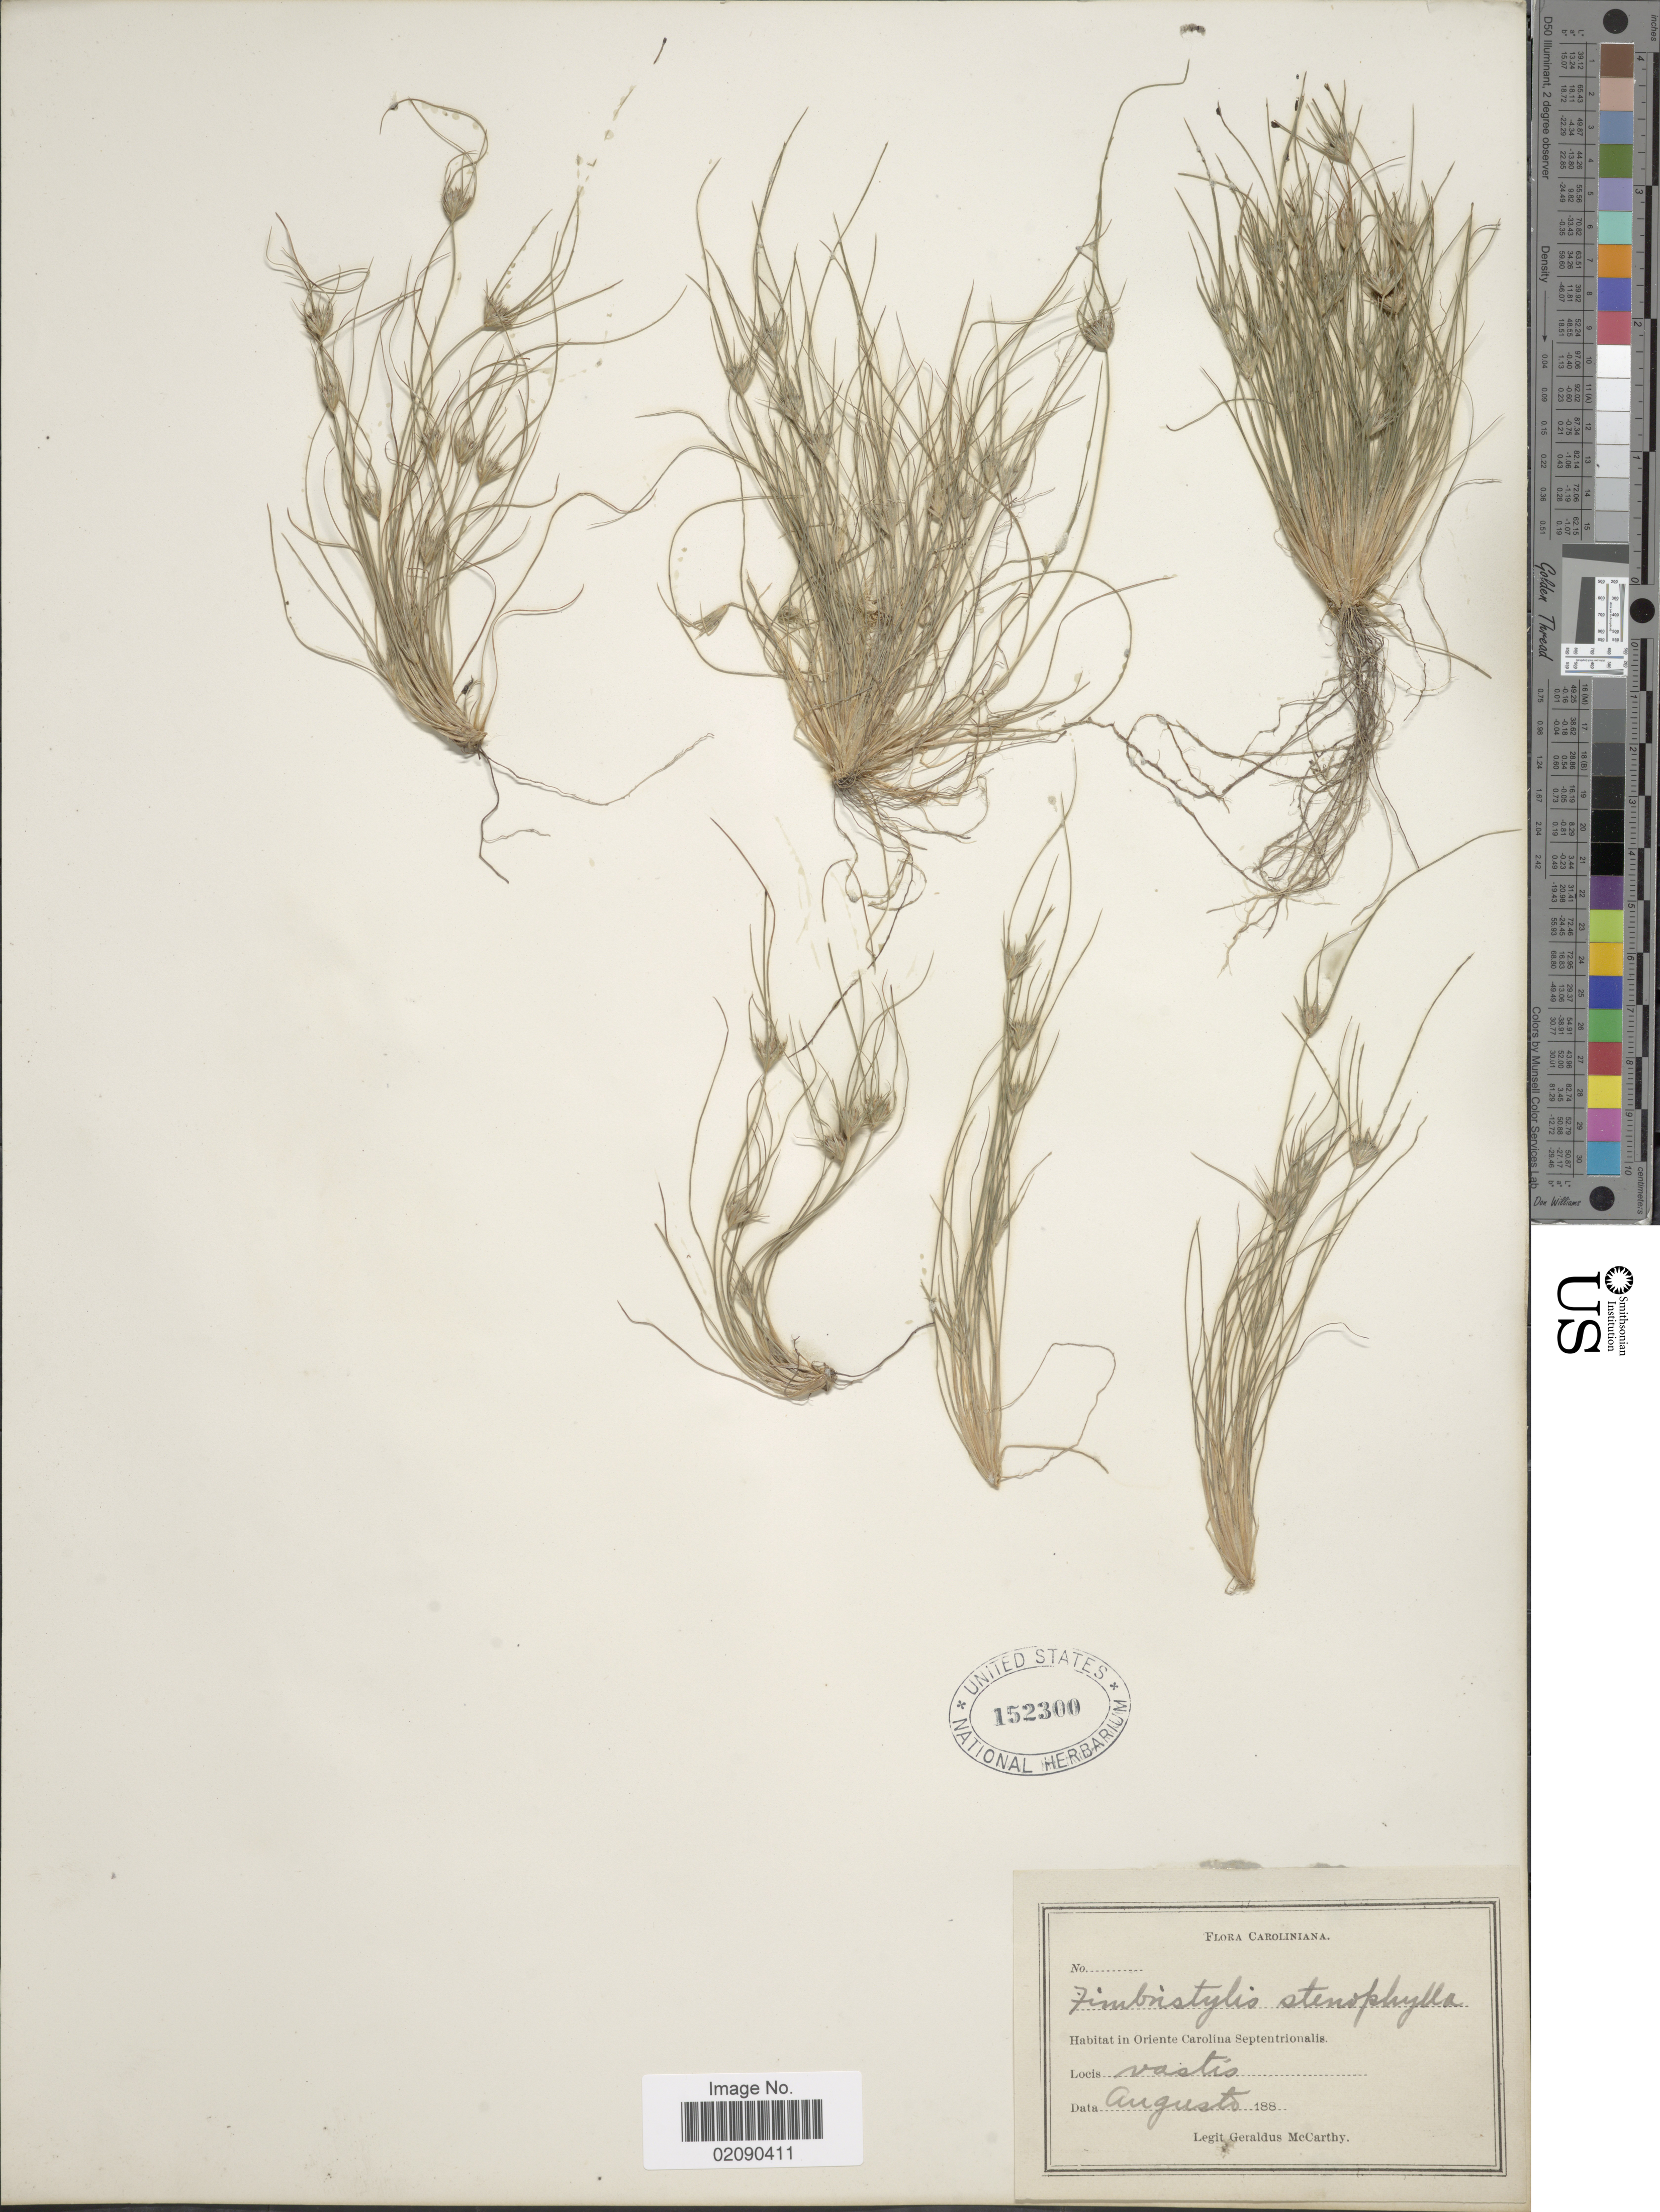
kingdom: Plantae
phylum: Tracheophyta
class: Liliopsida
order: Poales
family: Cyperaceae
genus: Bulbostylis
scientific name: Bulbostylis stenophylla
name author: (Elliott) C.B. Clarke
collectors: M. McCarthy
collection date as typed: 188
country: United States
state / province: North Carolina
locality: Caroliniana, in oriente Carolina Septentrionalis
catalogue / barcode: US 152300